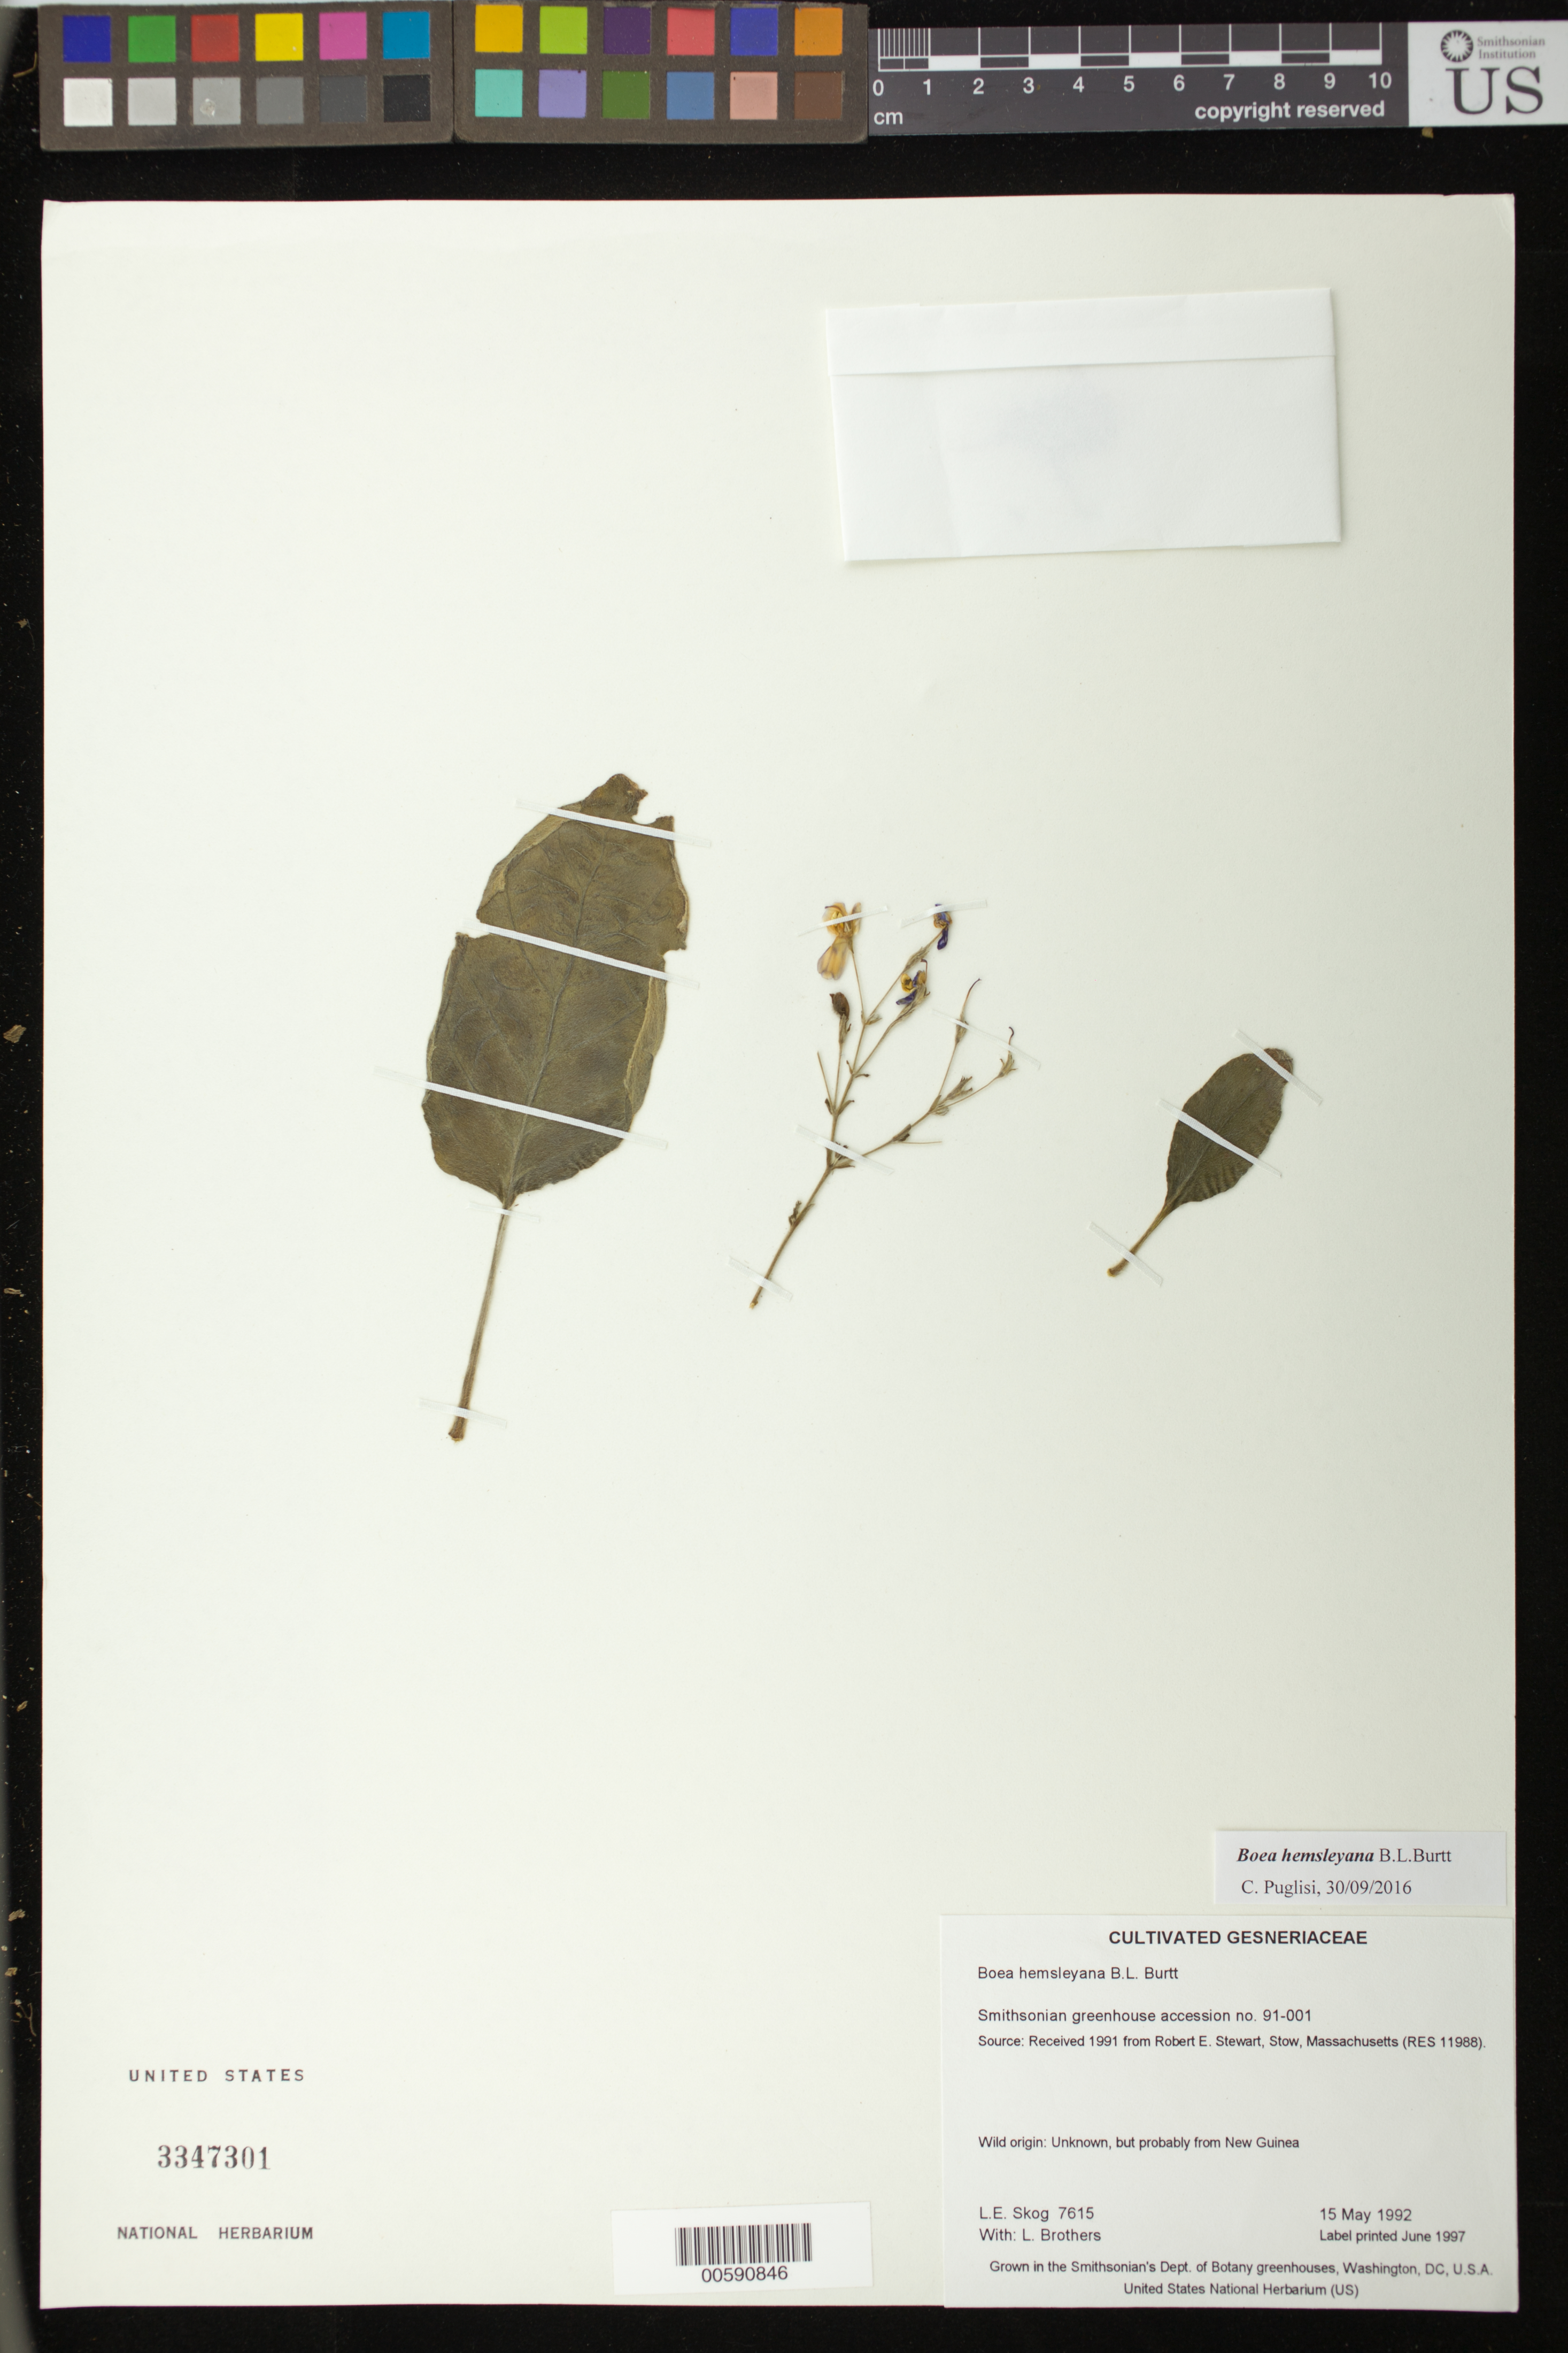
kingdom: Plantae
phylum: Tracheophyta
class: Magnoliopsida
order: Lamiales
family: Gesneriaceae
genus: Boea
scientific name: Boea hemsleyana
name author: B.L. Burtt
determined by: Puglisi, Carmen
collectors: L. E. Skog & L. Brothers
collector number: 7615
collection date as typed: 15 May 1992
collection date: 1992-05-15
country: United States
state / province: District of Columbia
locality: Grown in the Smithsonian's Dept. of Botany greenhouses, Washington, DC, U.S.A.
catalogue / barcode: US 3347301